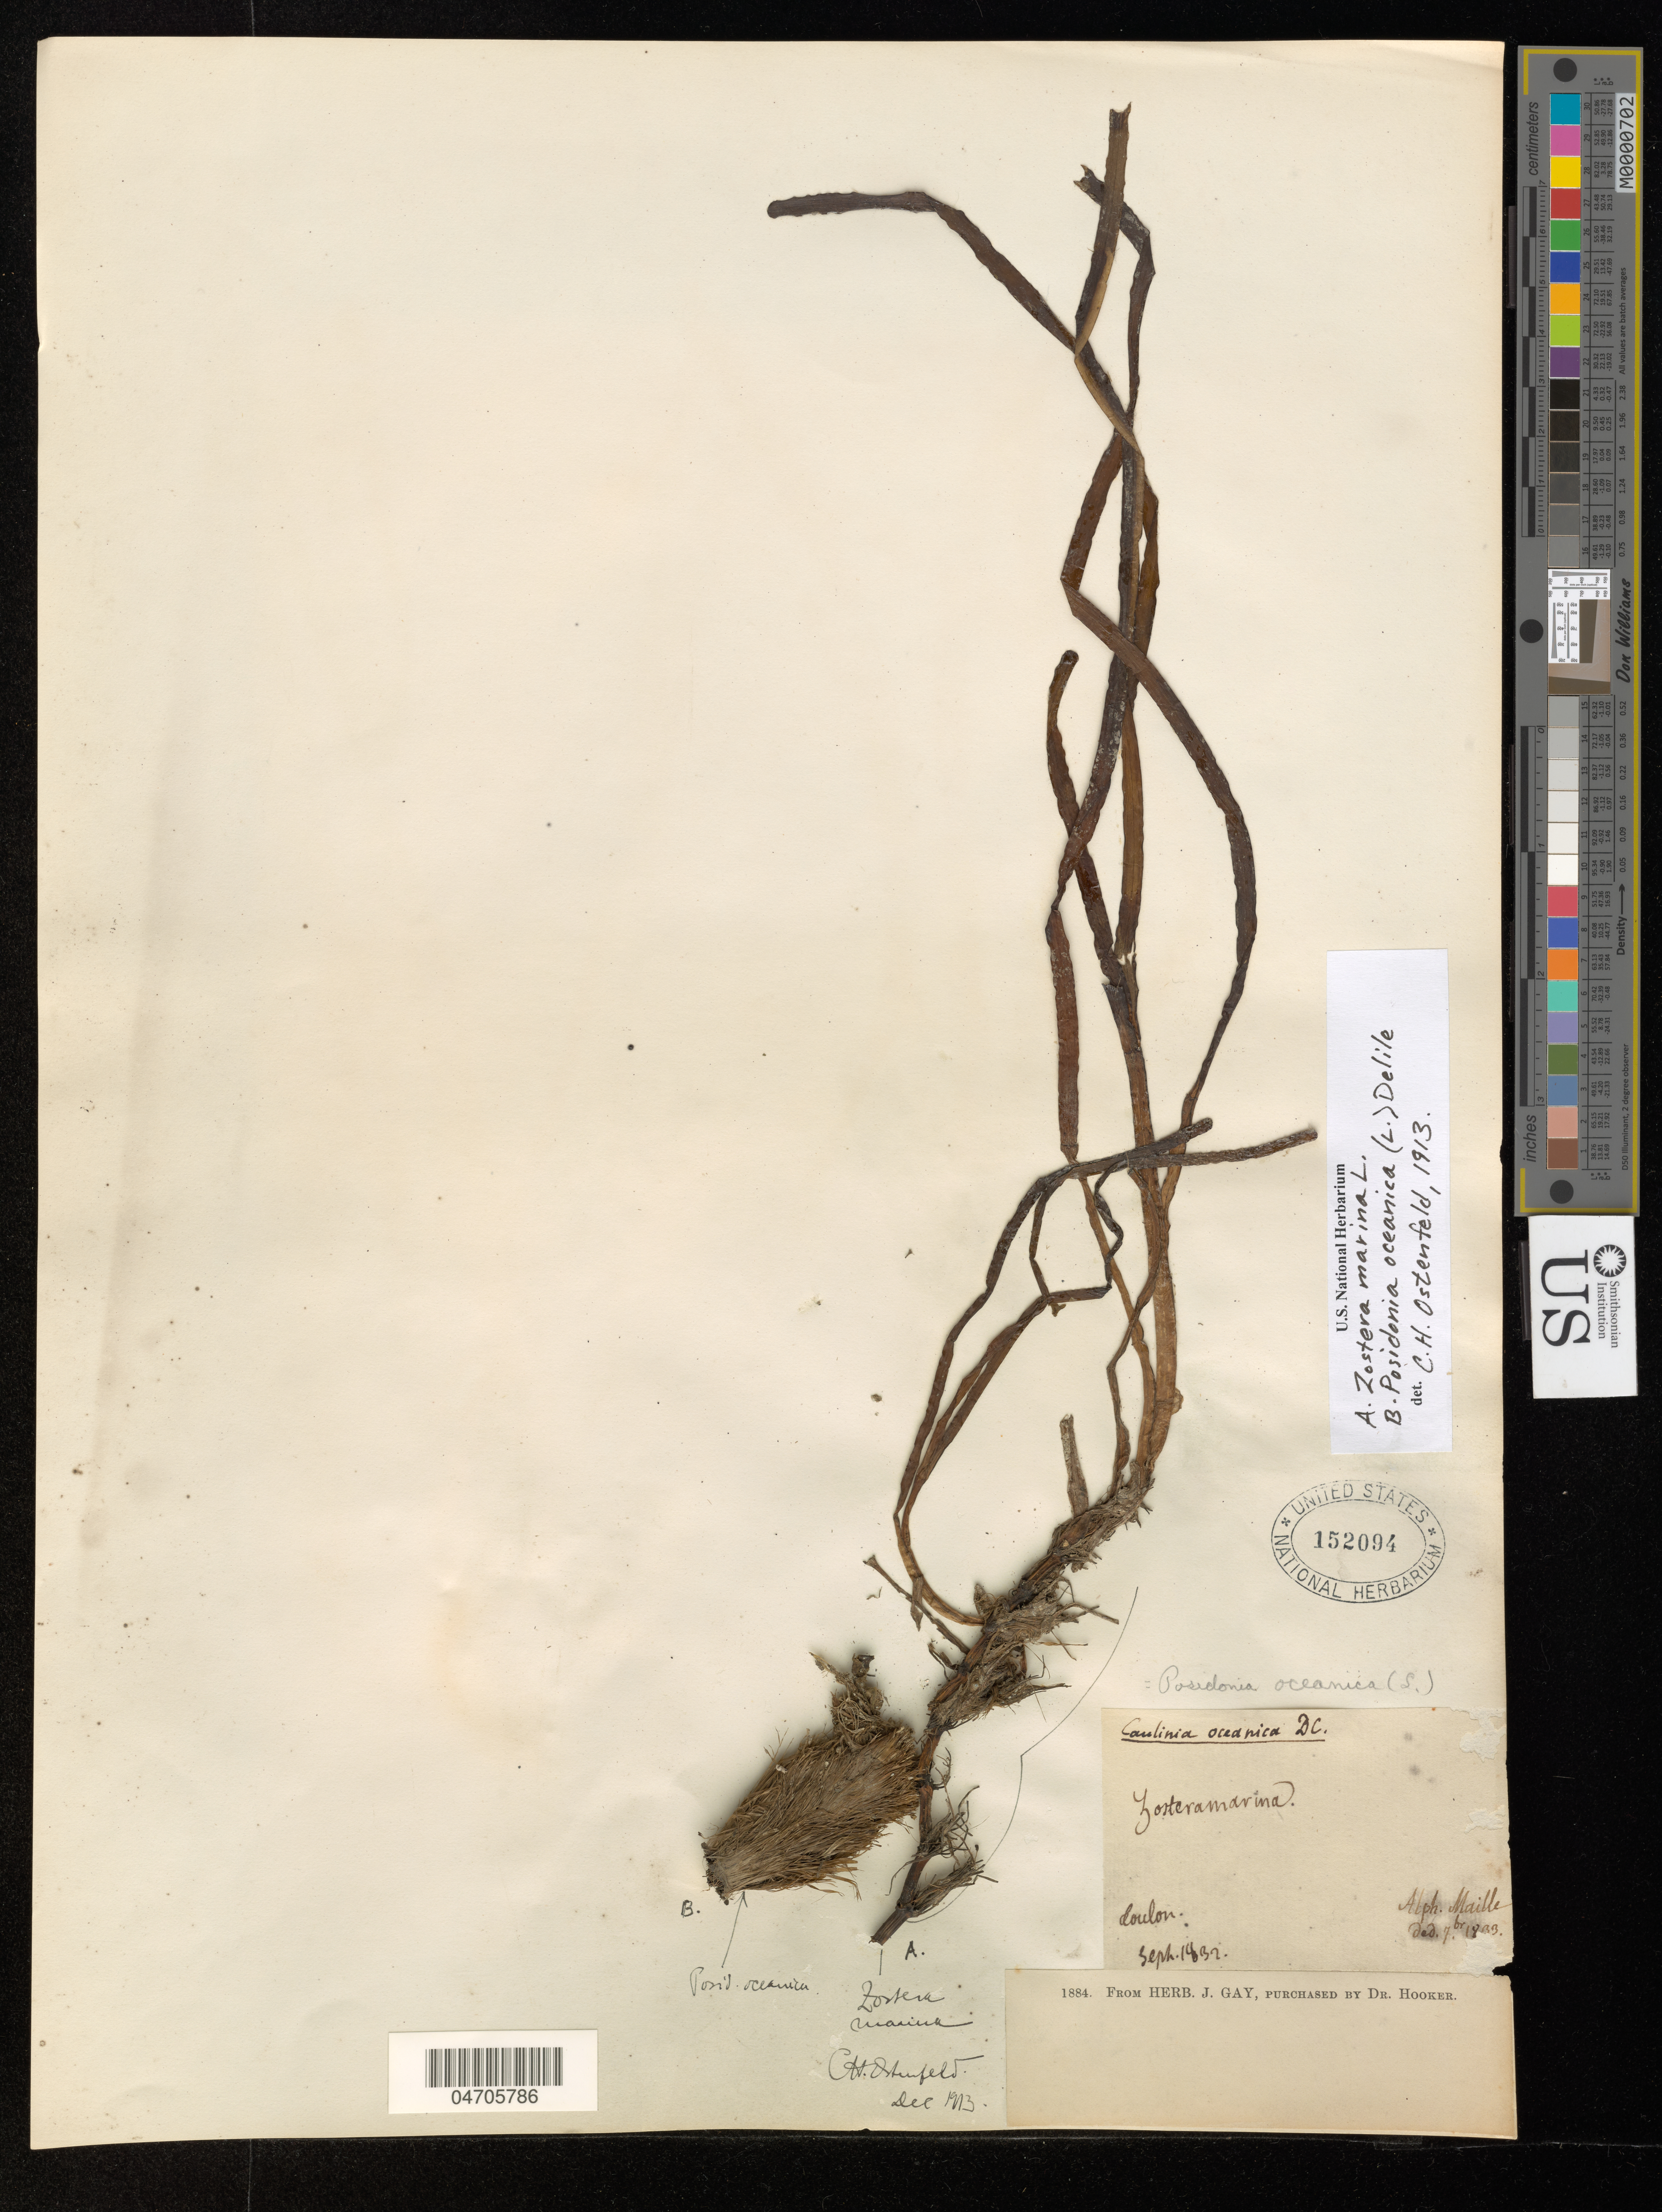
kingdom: Plantae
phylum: Tracheophyta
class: Liliopsida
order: Alismatales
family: Posidoniaceae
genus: Posidonia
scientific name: Posidonia oceanica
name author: (L.) Delile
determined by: Ostenfeld, C. E. H.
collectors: ex herb. J. Gay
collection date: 1832-09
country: France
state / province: Provence-Alpes-Côte d'Azur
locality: Toulon [?]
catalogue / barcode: US 152094-2